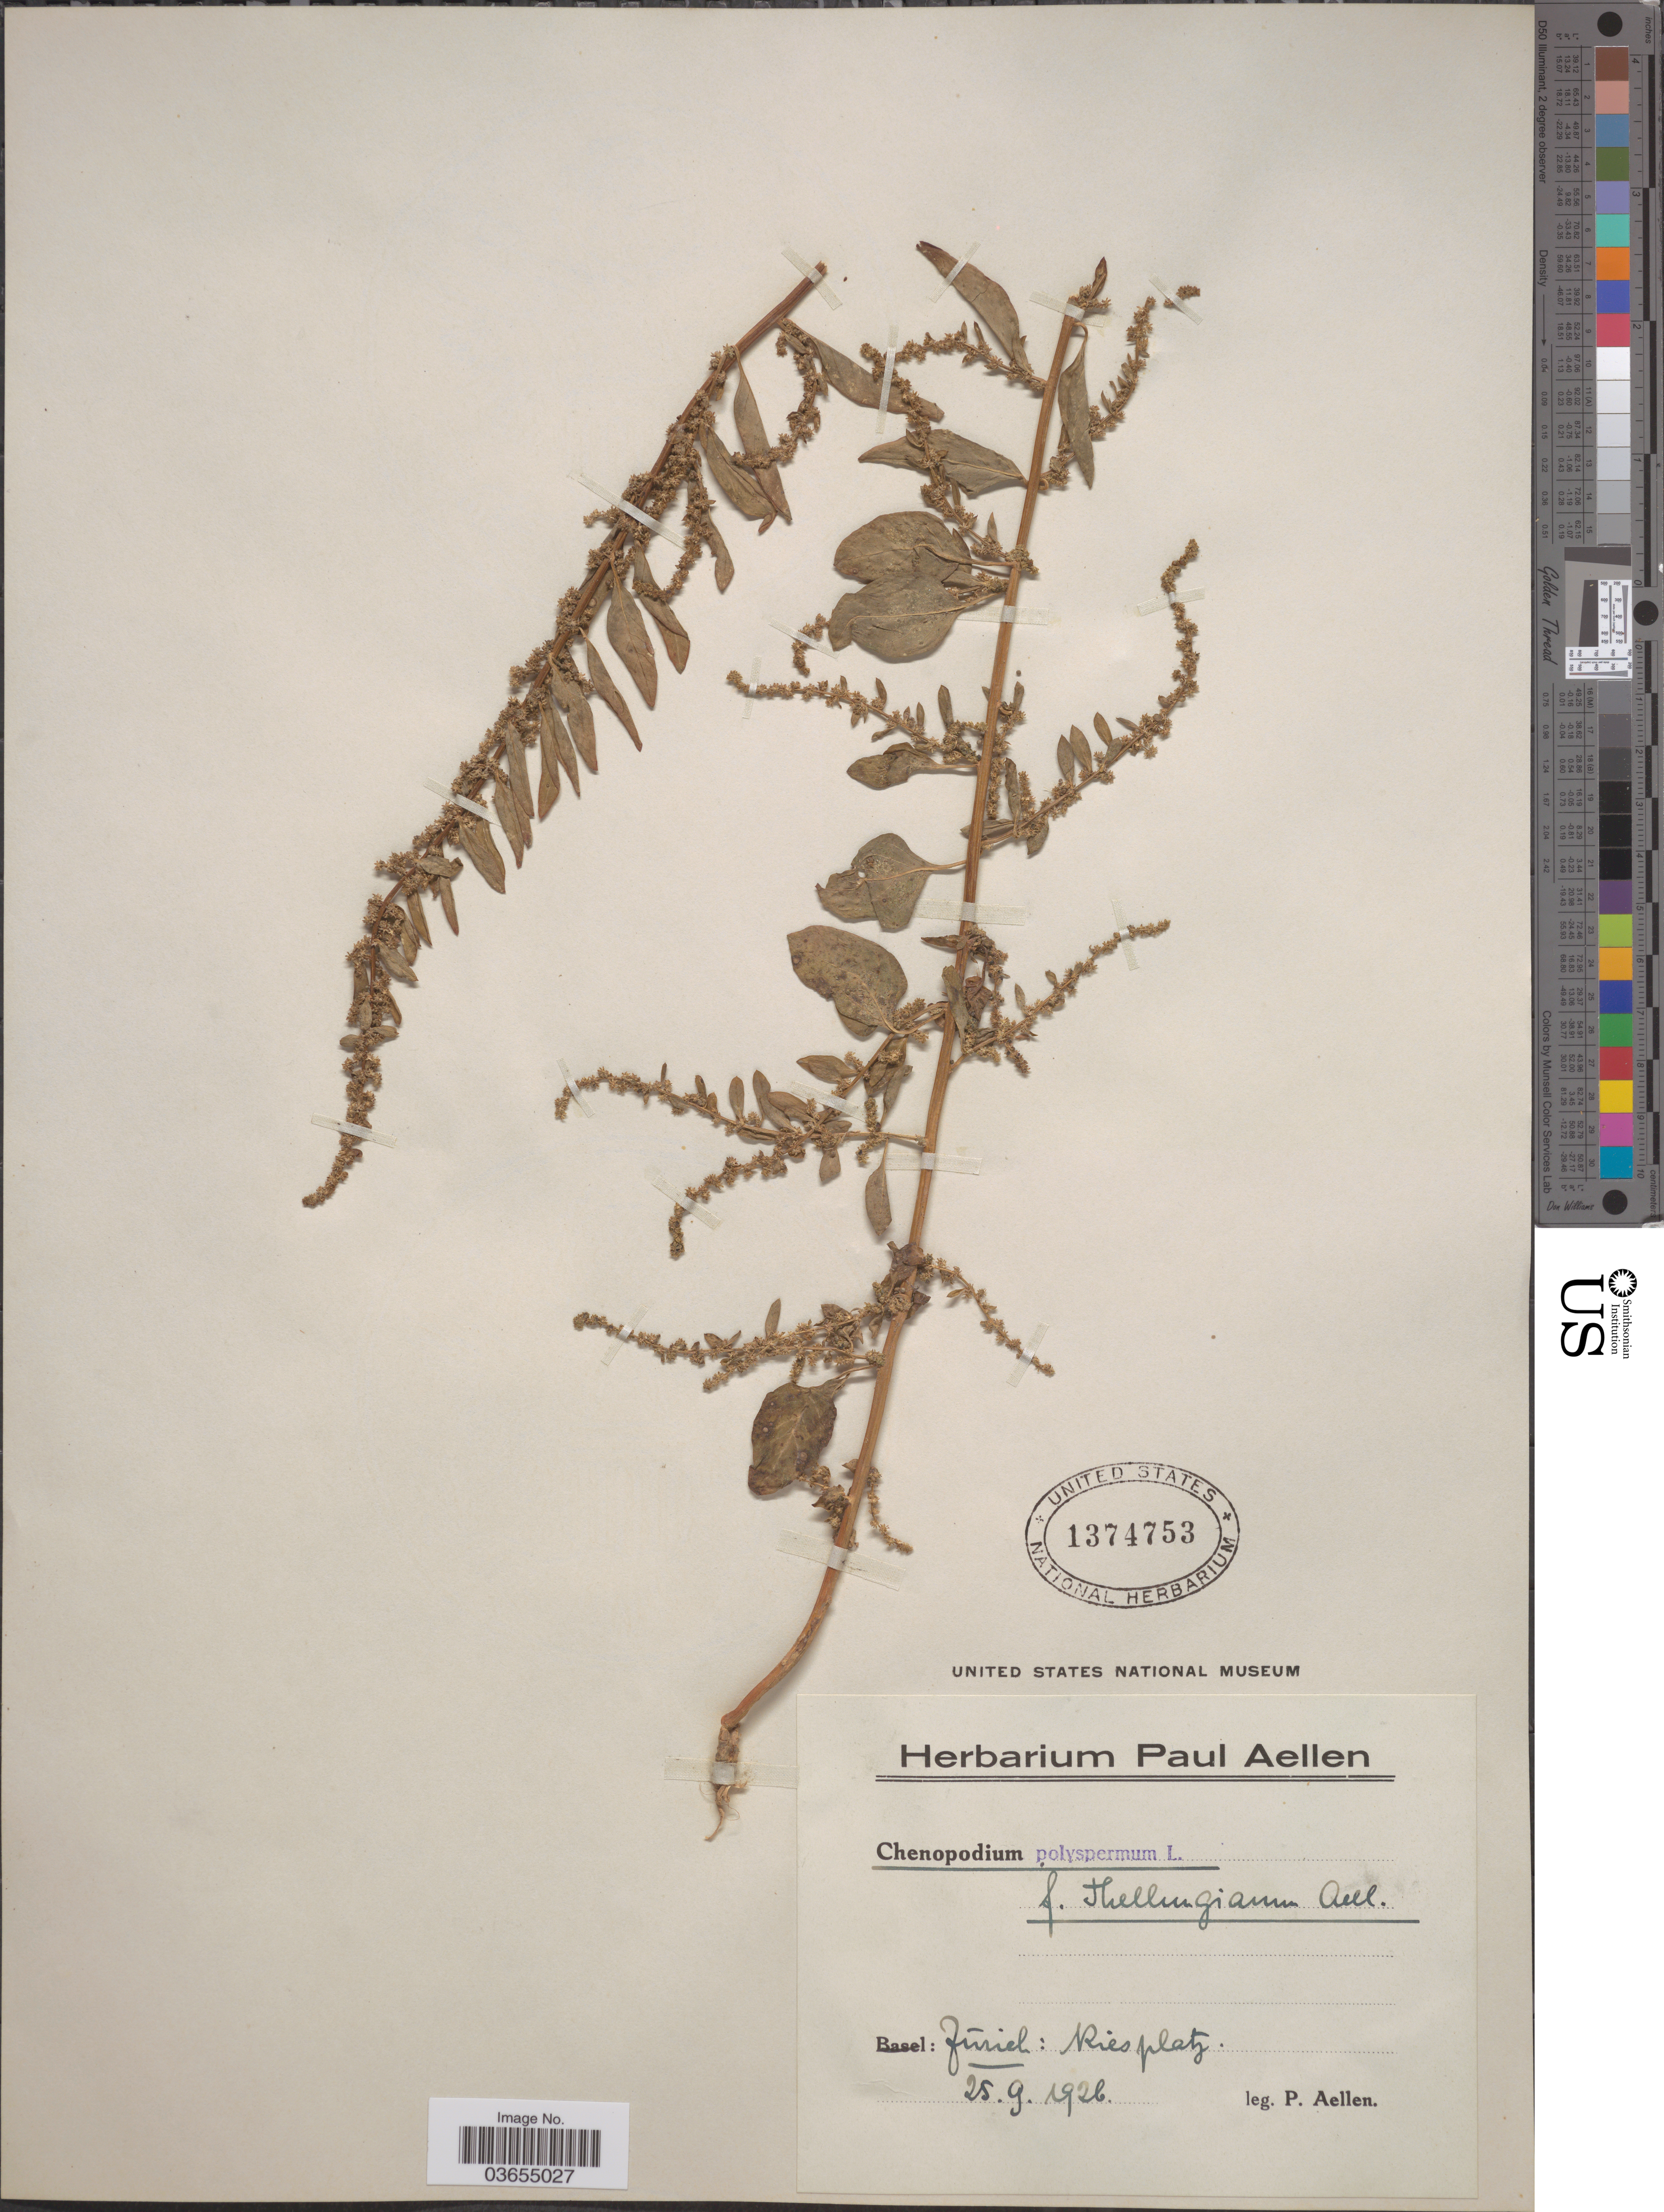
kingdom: Plantae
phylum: Tracheophyta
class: Magnoliopsida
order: Caryophyllales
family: Amaranthaceae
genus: Lipandra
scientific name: Lipandra polysperma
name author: (L.) S. Fuentes et al.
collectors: P. Aellen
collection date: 1926-09-25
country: Switzerland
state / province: Zurich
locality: Kiesplatz.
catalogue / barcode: US 1374753